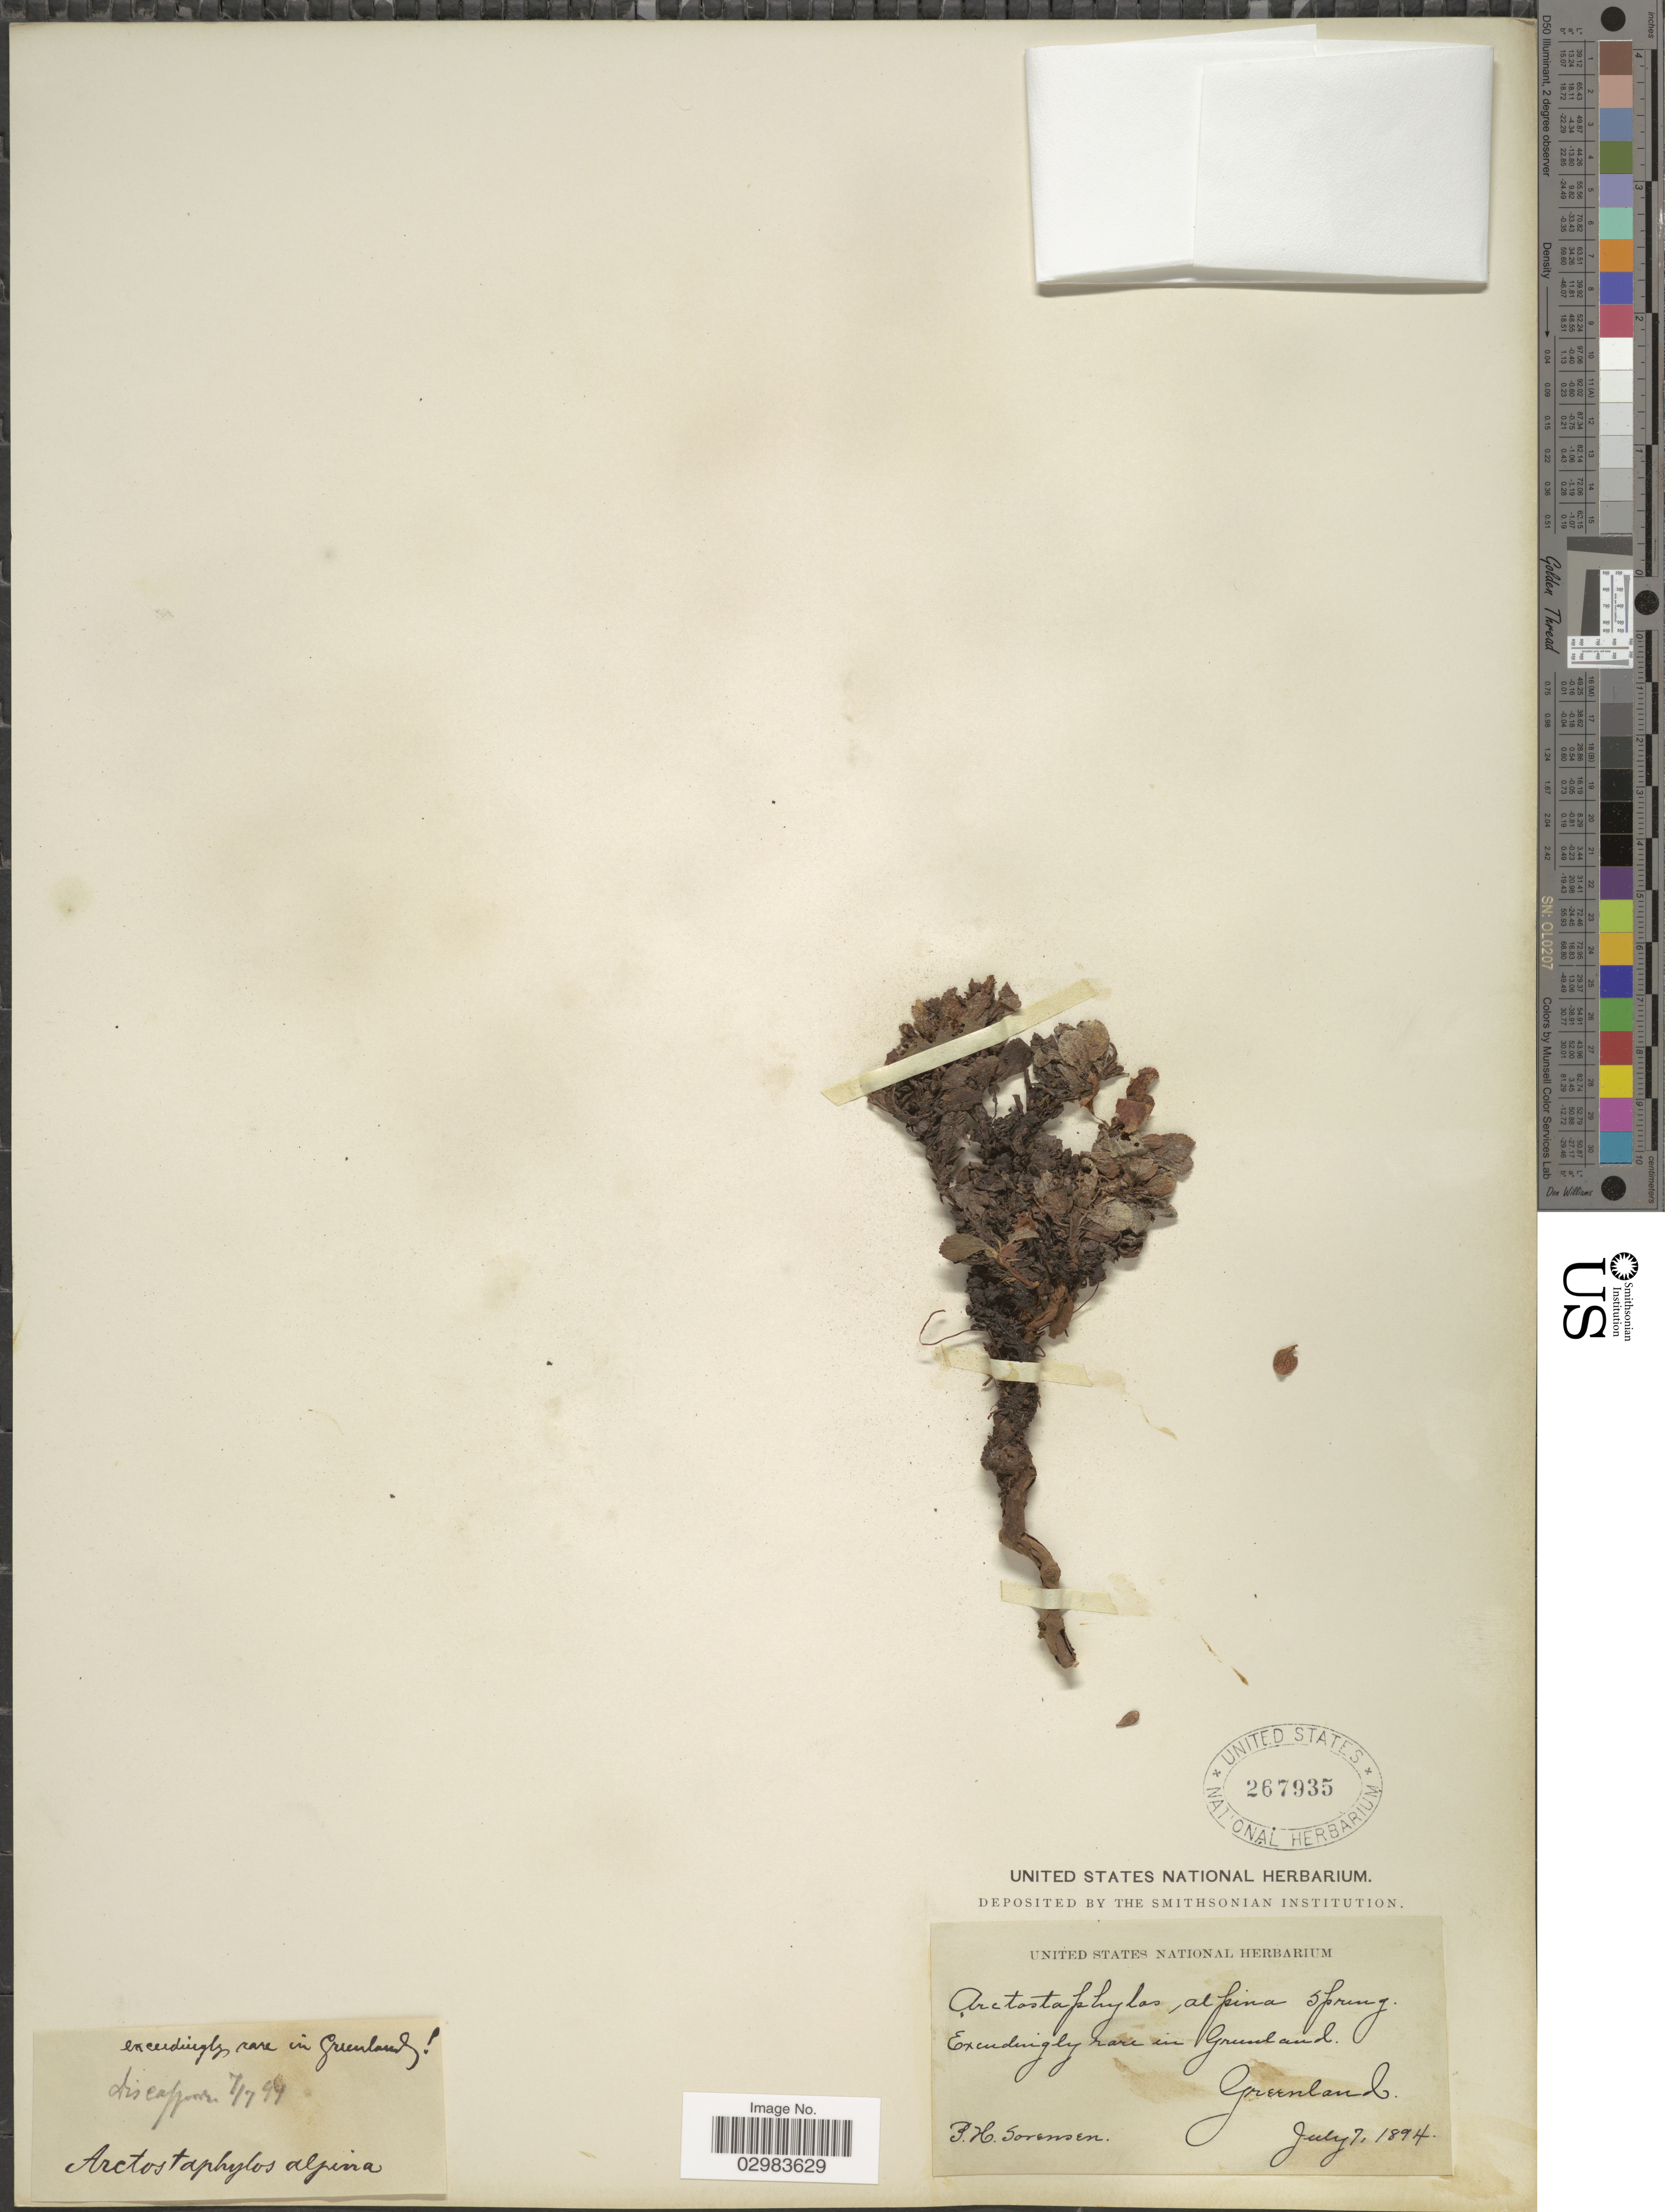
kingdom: Plantae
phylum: Tracheophyta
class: Magnoliopsida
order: Ericales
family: Ericaceae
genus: Arctostaphylos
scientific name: Arctostaphylos alpina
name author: (L.) Spreng.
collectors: P. Sorensen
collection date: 1894-07-07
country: Greenland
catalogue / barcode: US 267935